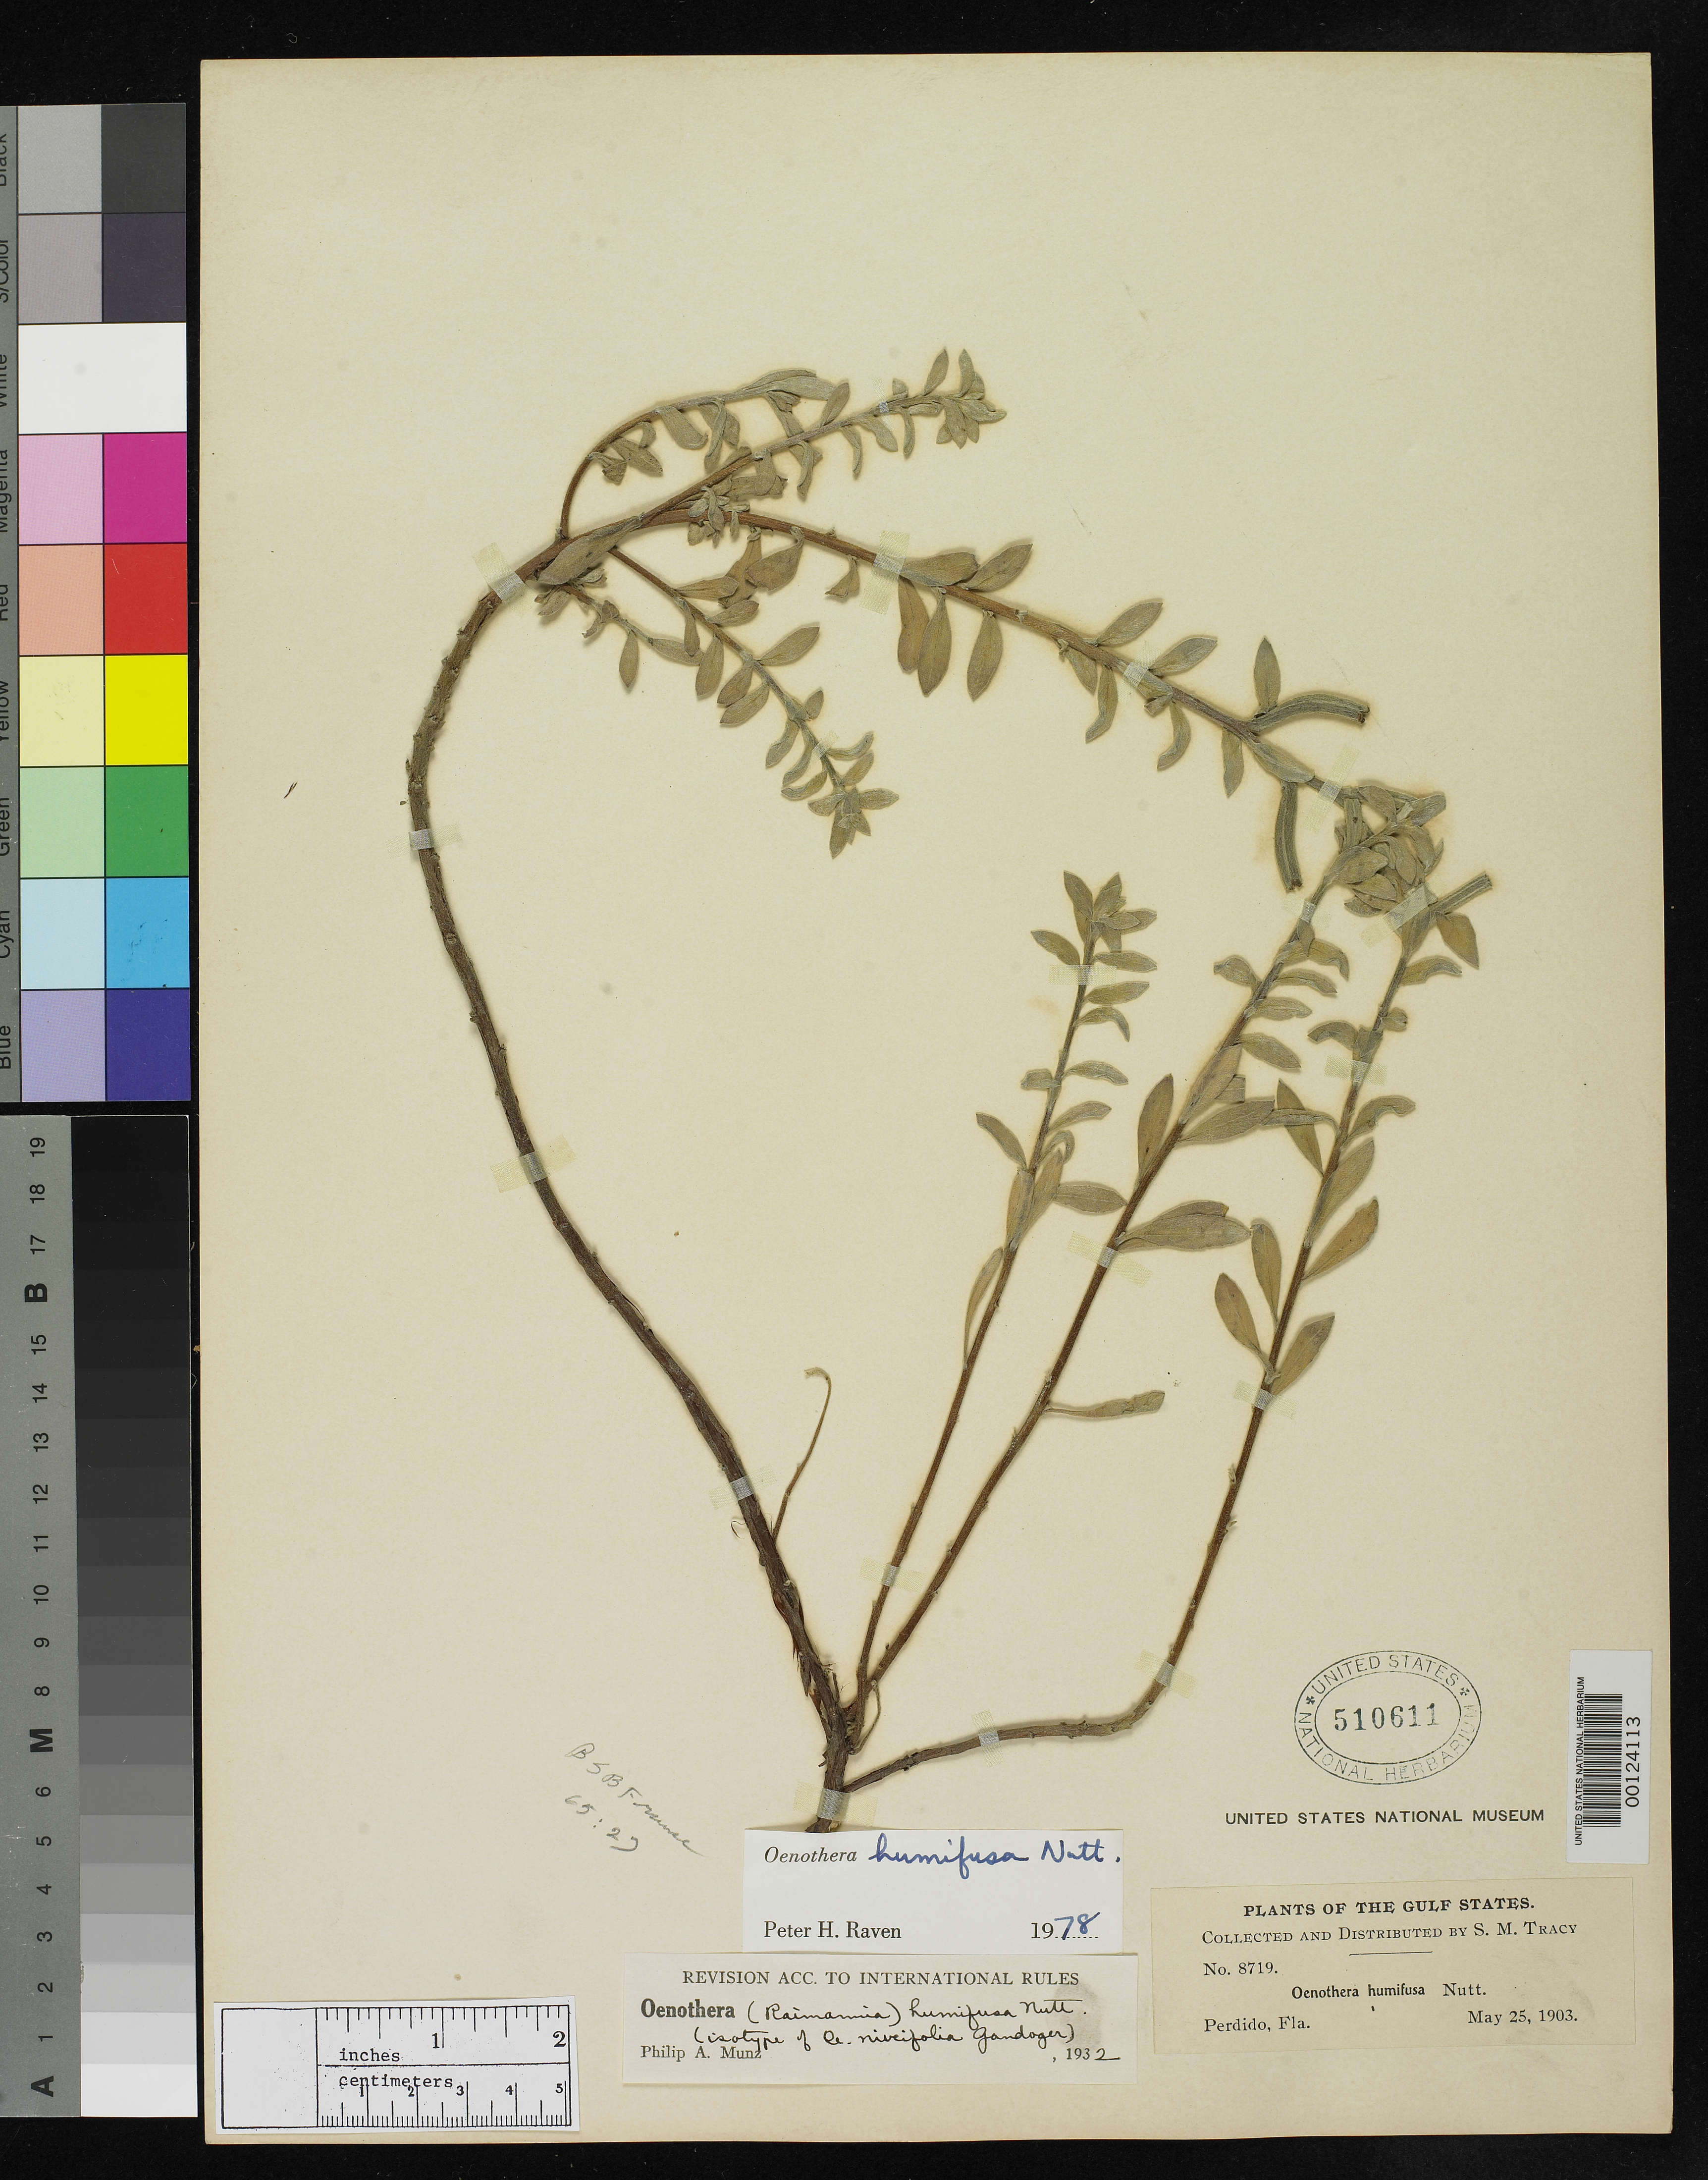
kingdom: Plantae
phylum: Tracheophyta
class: Magnoliopsida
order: Myrtales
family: Onagraceae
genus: Oenothera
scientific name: Oenothera niveifolia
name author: Gand.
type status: Isotype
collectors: S. M. Tracy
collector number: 8719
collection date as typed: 25 May 1903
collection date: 1903-05-25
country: United States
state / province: Florida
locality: Perdido.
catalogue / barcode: US 510611